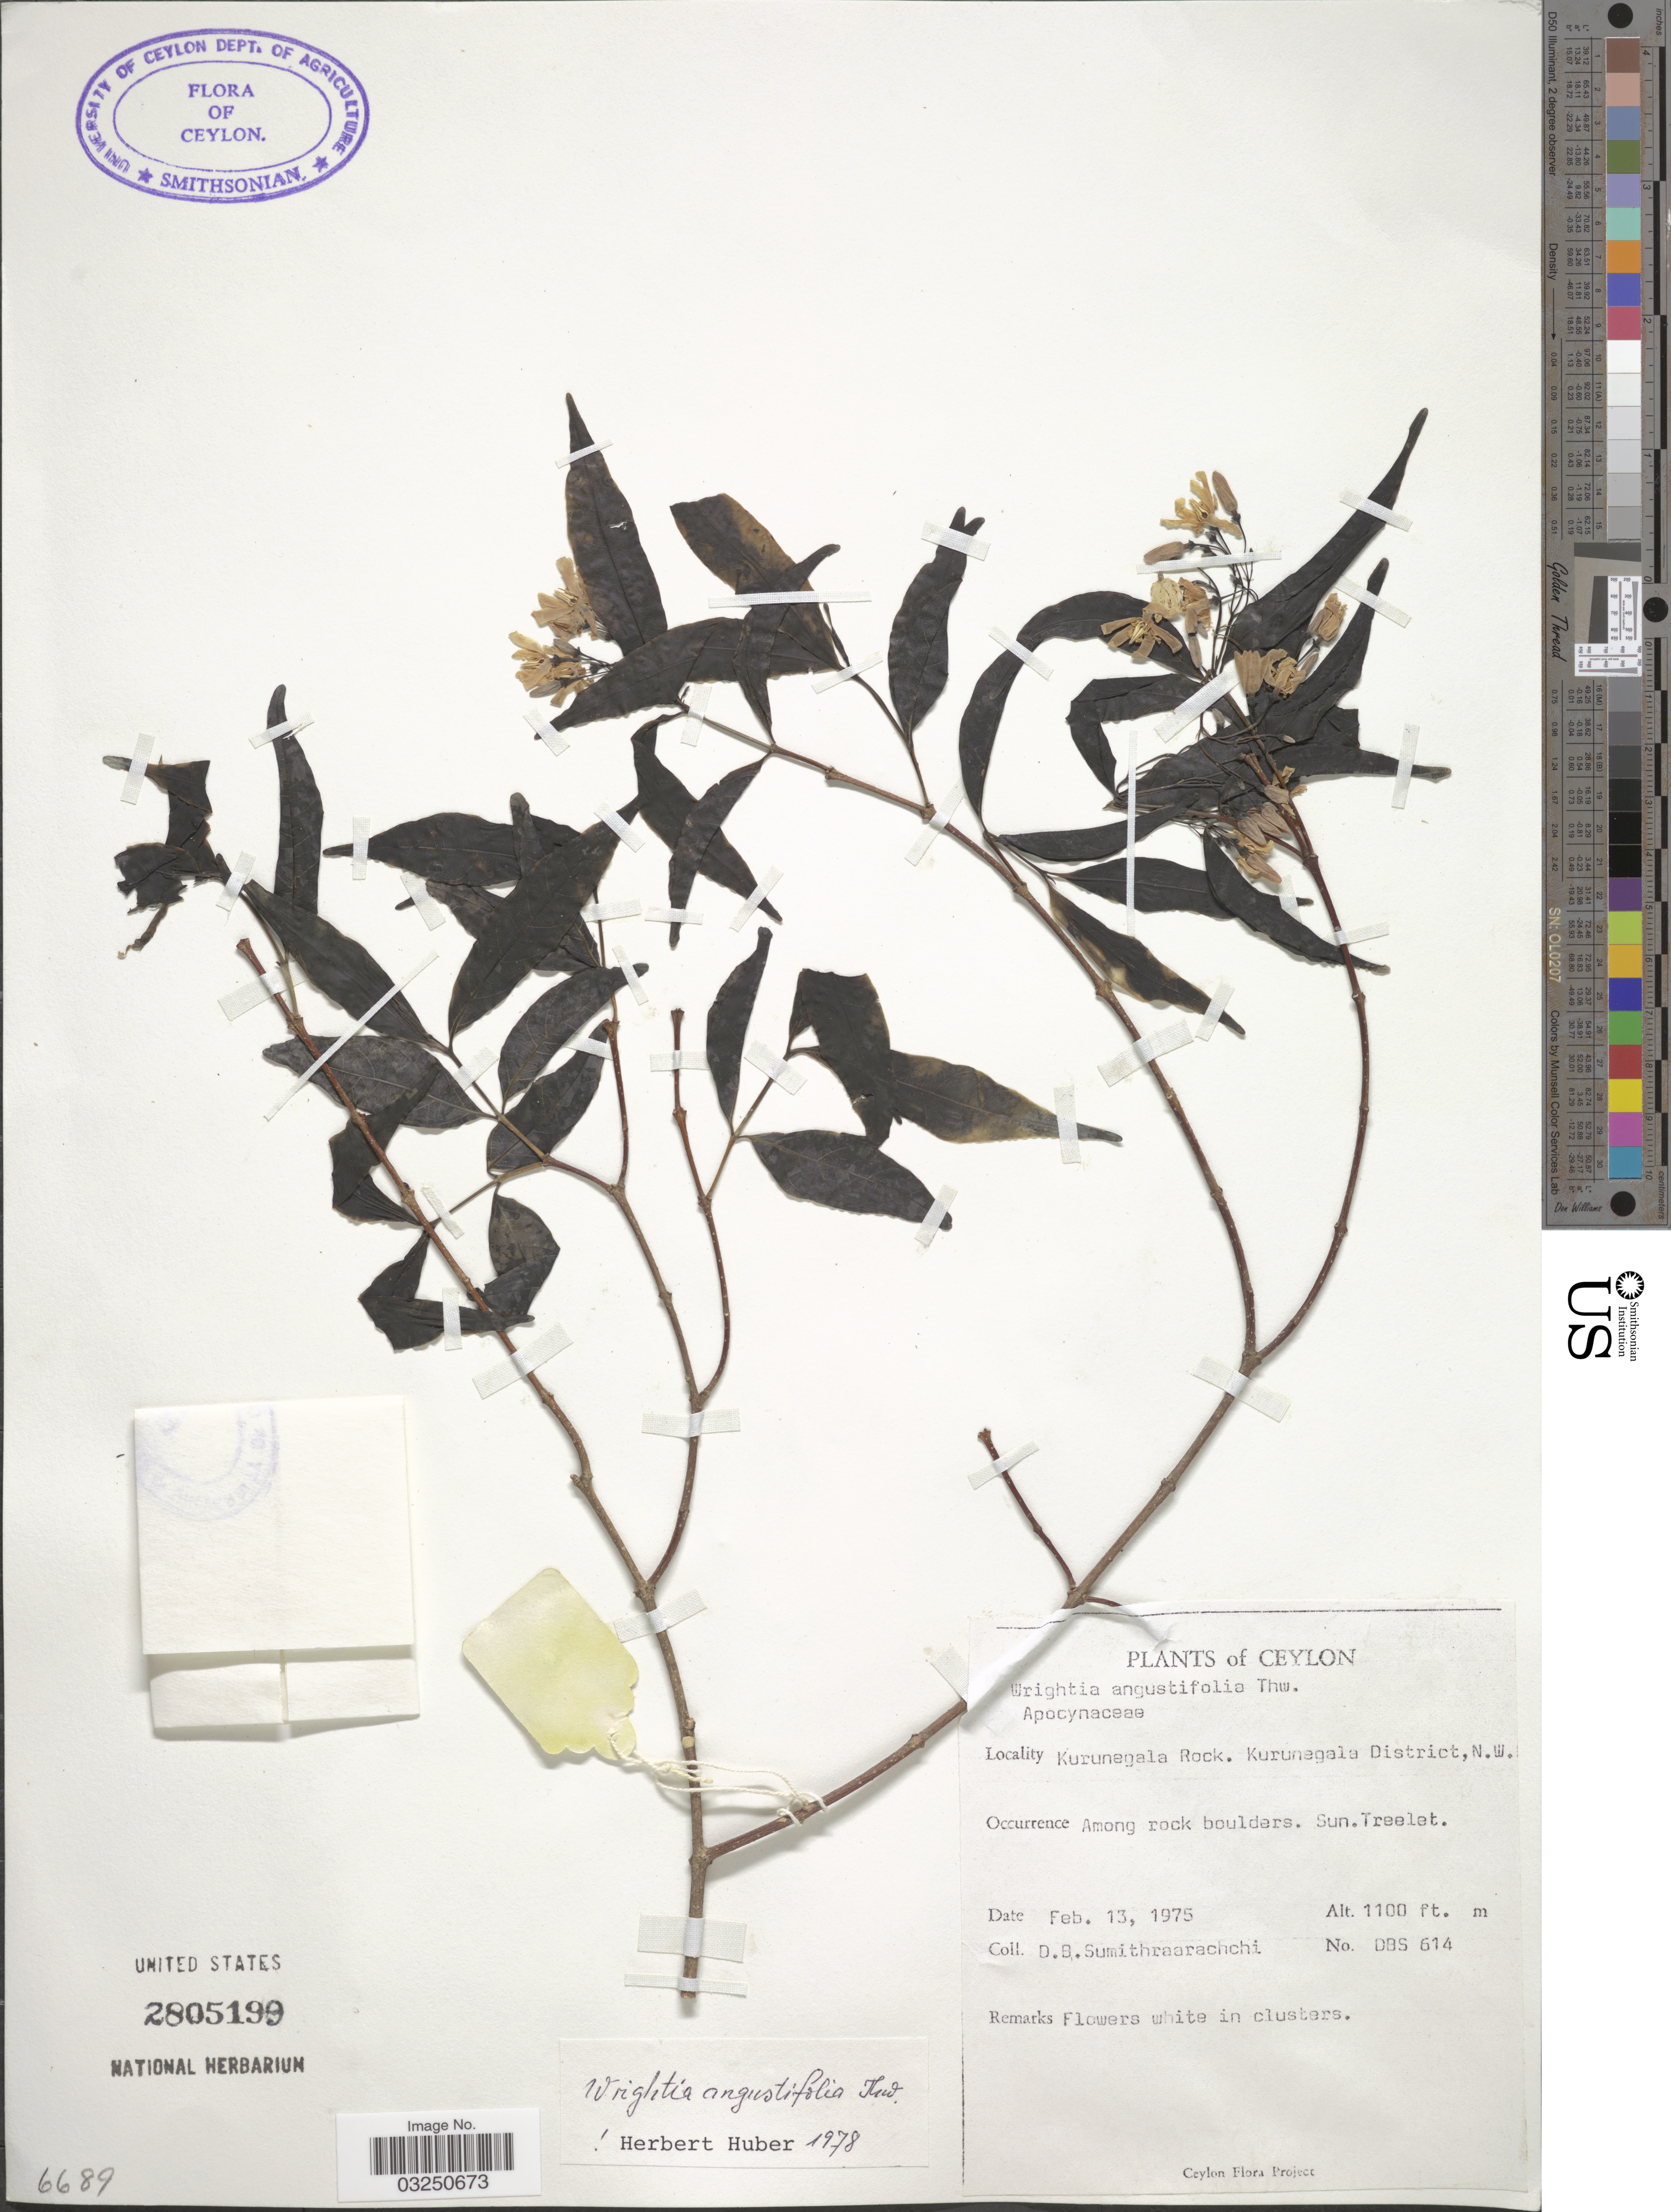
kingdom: Plantae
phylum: Tracheophyta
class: Magnoliopsida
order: Gentianales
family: Apocynaceae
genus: Wrightia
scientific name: Wrightia angustifolia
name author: Thwaites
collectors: D. B. Sumithraarachchi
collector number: DBS 614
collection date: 1975-02-13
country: Sri Lanka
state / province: North Western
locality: Ceylon. Kurunegala Rock. Kurunegala District, N.W.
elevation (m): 335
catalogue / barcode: US 2805199